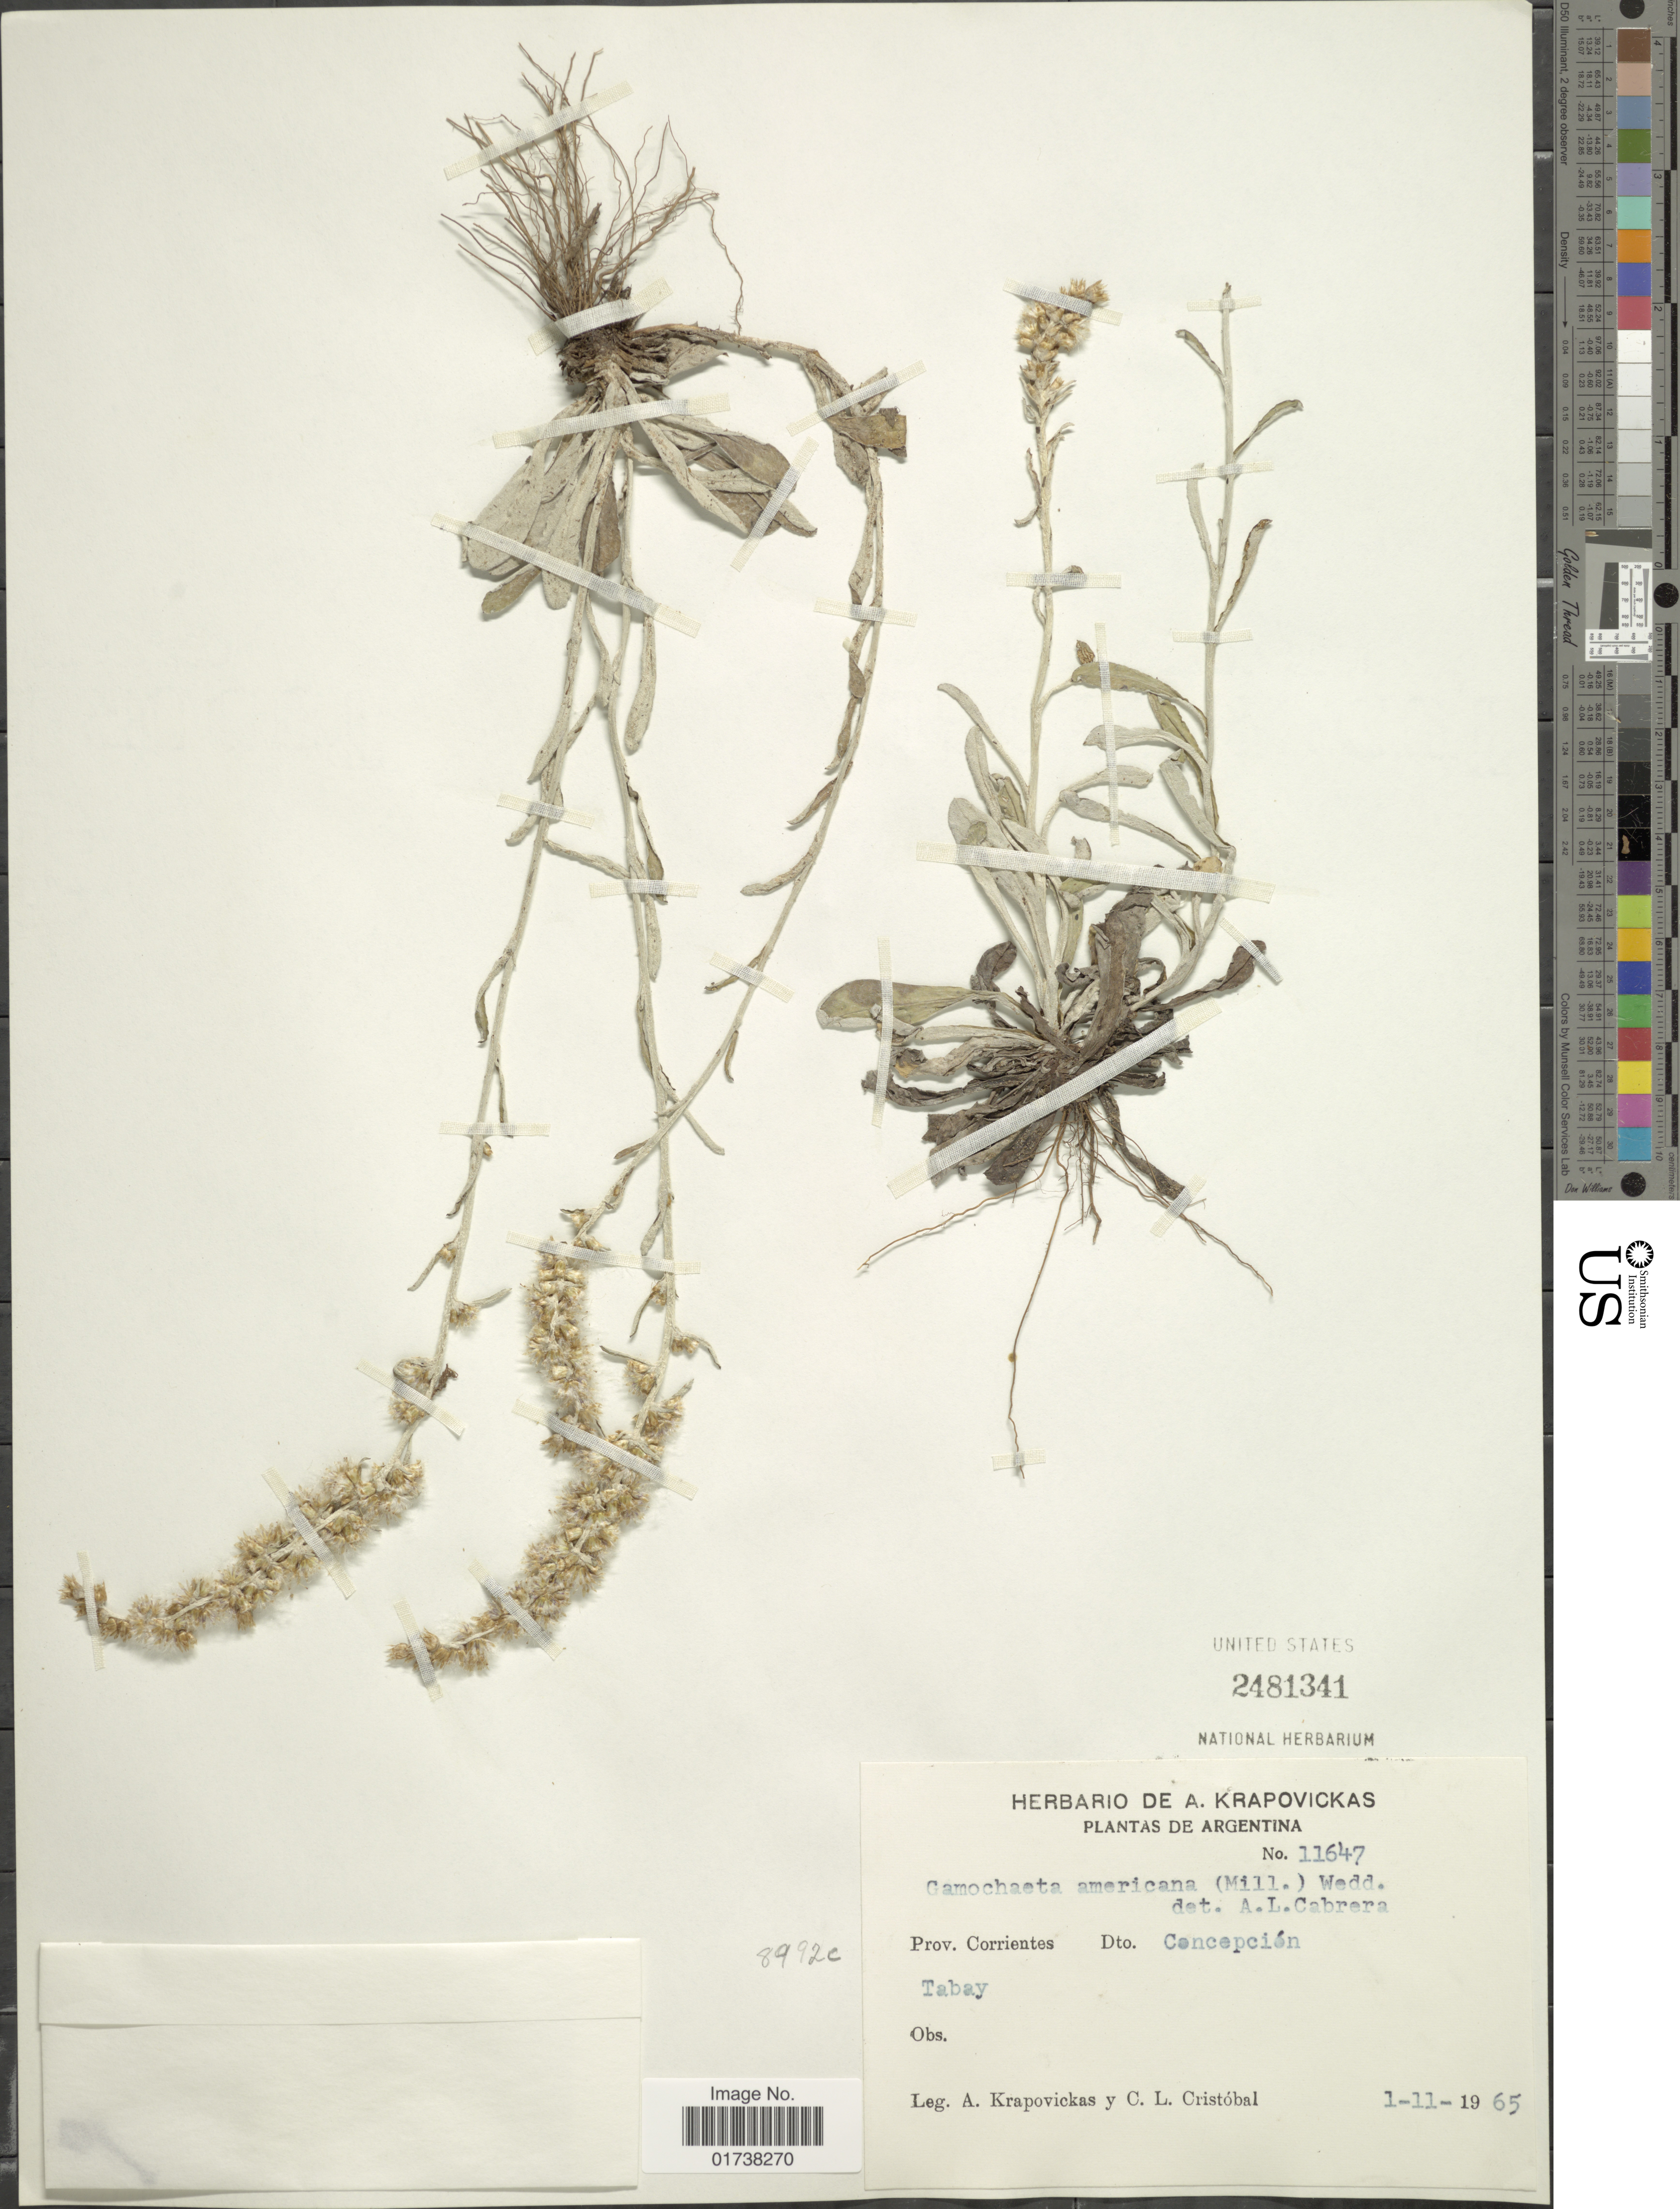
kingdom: Plantae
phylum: Tracheophyta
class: Magnoliopsida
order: Asterales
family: Asteraceae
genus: Gamochaeta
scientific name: Gamochaeta americana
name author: (Mill.) Wedd.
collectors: A. Krapovickas & C. L. Cristóbal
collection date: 1965-11-01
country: Argentina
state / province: Corrientes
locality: Dto. Concepcion, Tabay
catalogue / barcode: US 2481341